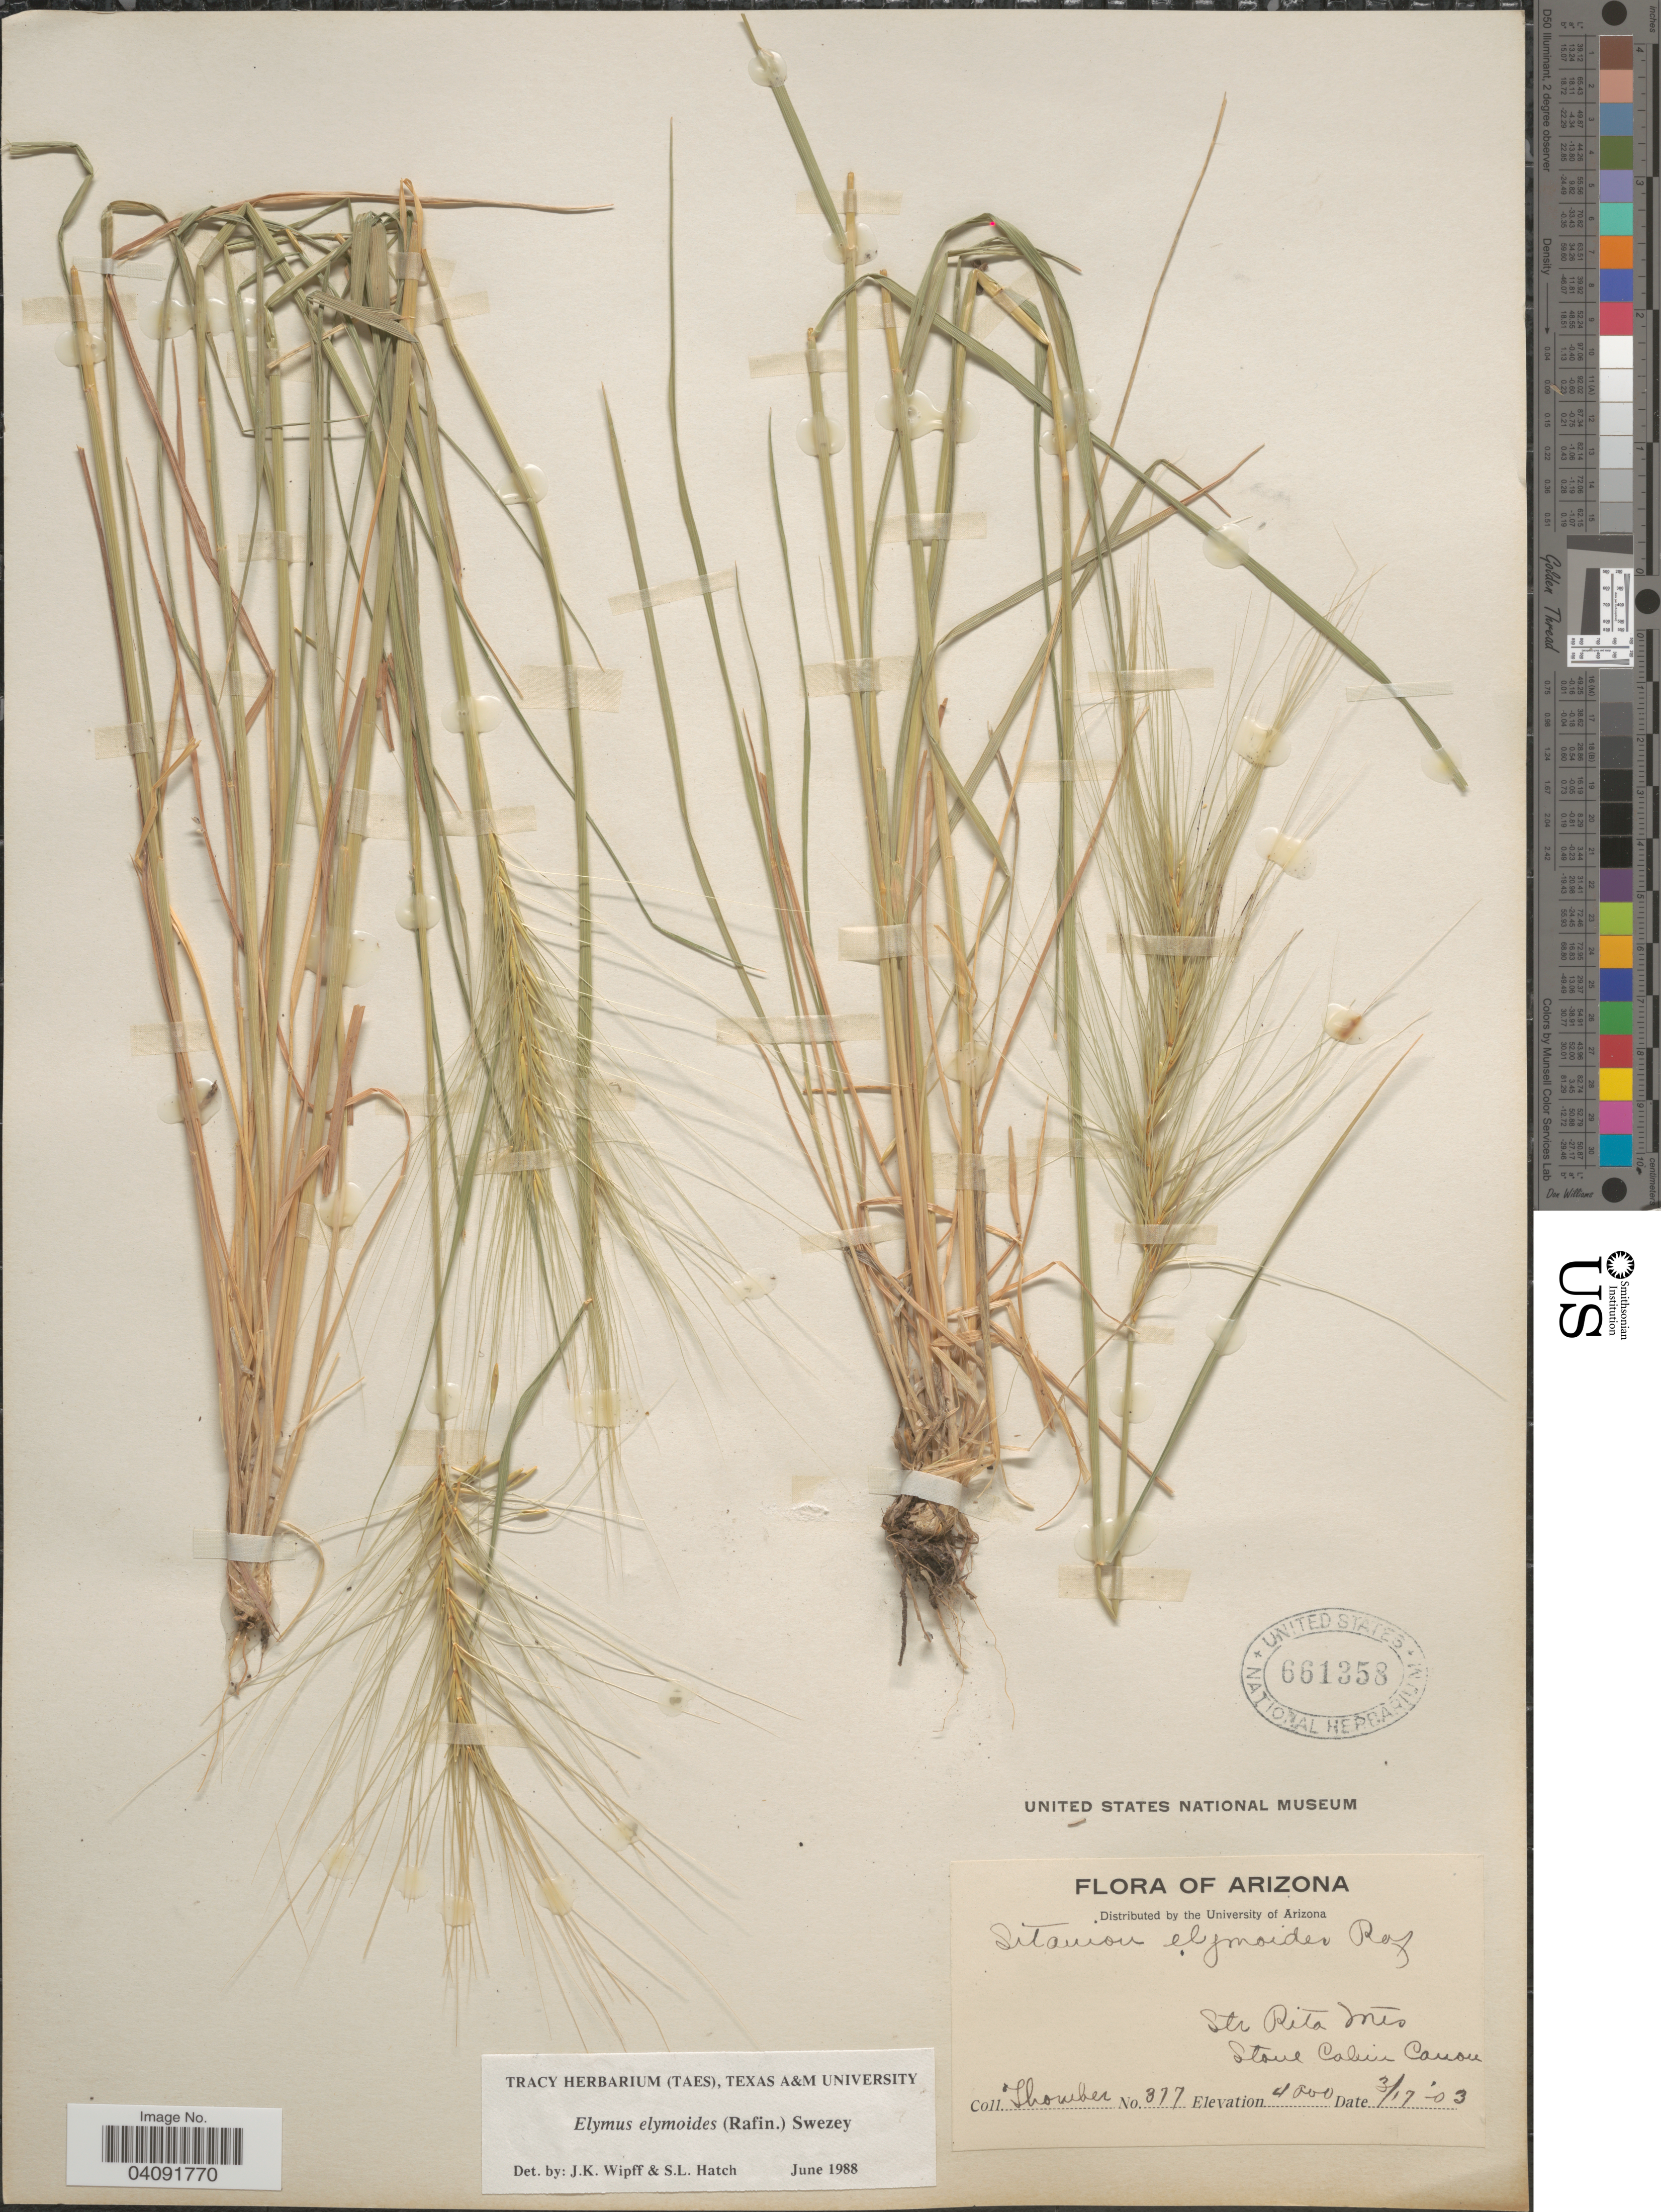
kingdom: Plantae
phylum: Tracheophyta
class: Liliopsida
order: Poales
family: Poaceae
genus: Elymus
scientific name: Elymus elymoides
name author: (Raf.) Swezey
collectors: -. Thomber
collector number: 377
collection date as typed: Transcribed d/m/y: 17/3/3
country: United States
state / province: Arizona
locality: Sta. Rita Mts. Stone Cabin Canon.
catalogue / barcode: US 661358